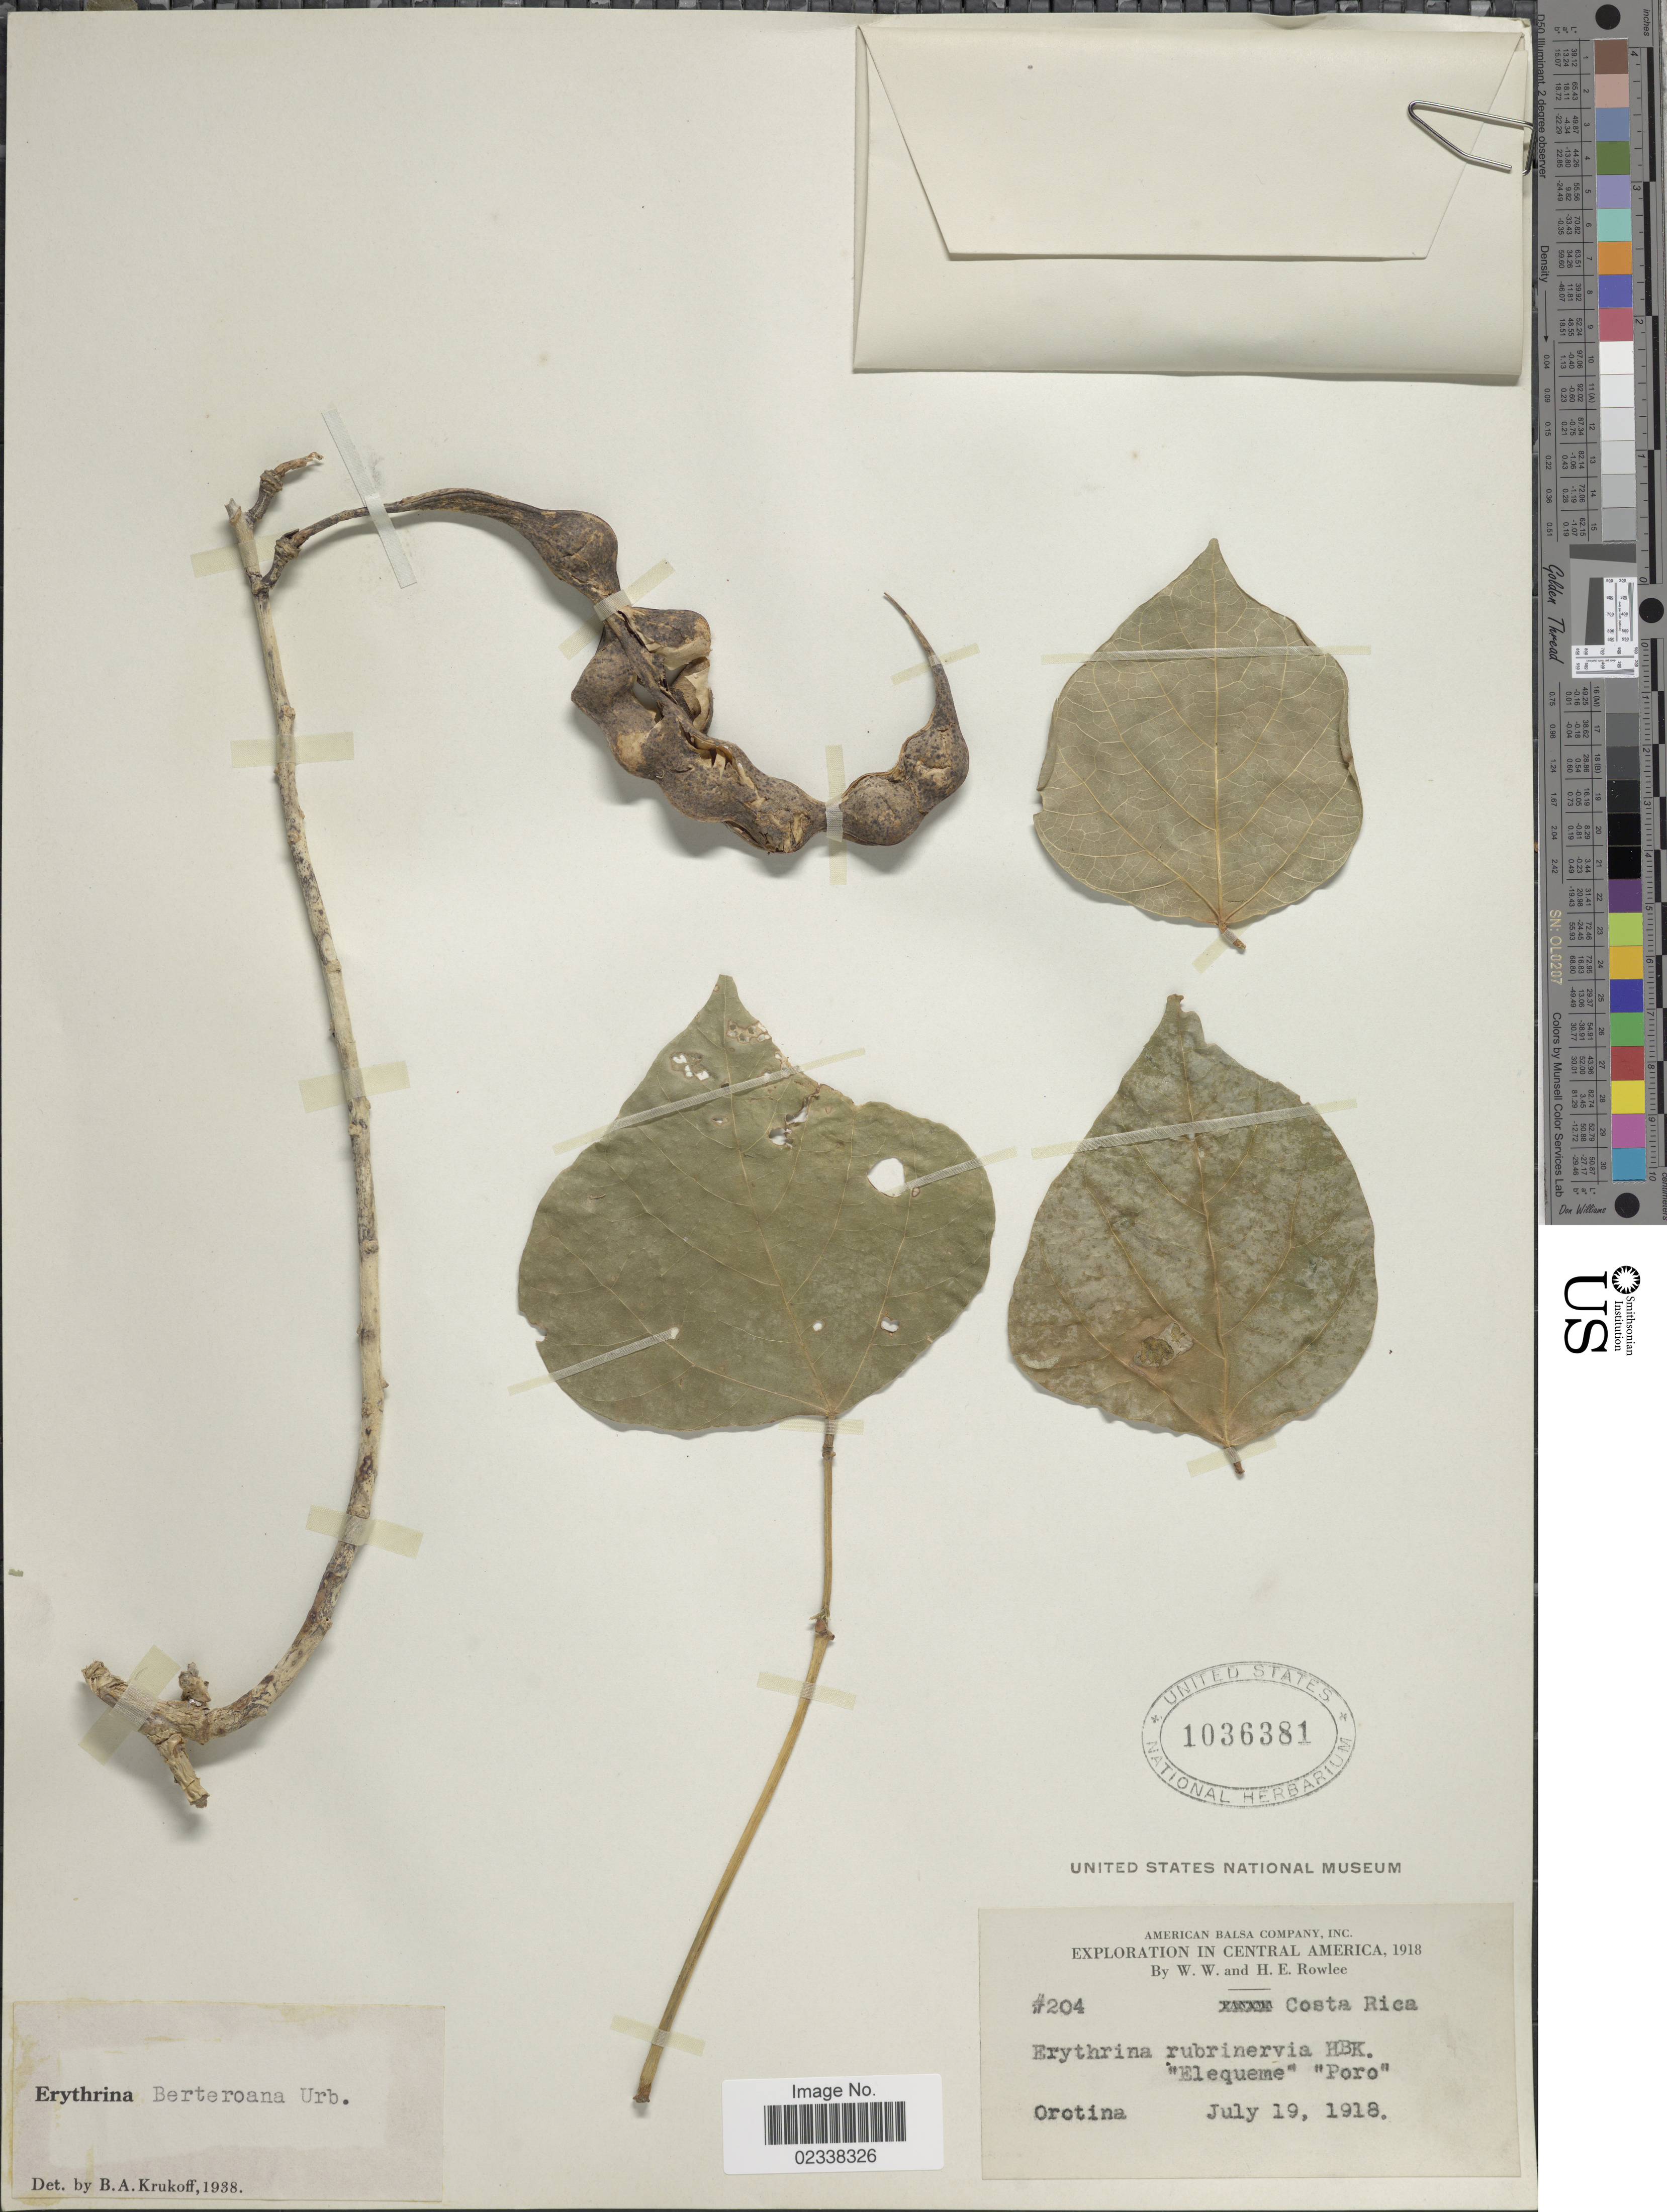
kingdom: Plantae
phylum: Tracheophyta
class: Magnoliopsida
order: Fabales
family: Fabaceae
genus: Erythrina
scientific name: Erythrina berteroana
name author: Urb.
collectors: W. W. Rowlee & H. E. Rowlee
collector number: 204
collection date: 1918-07-19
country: Costa Rica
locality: Orotina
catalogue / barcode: US 1036381